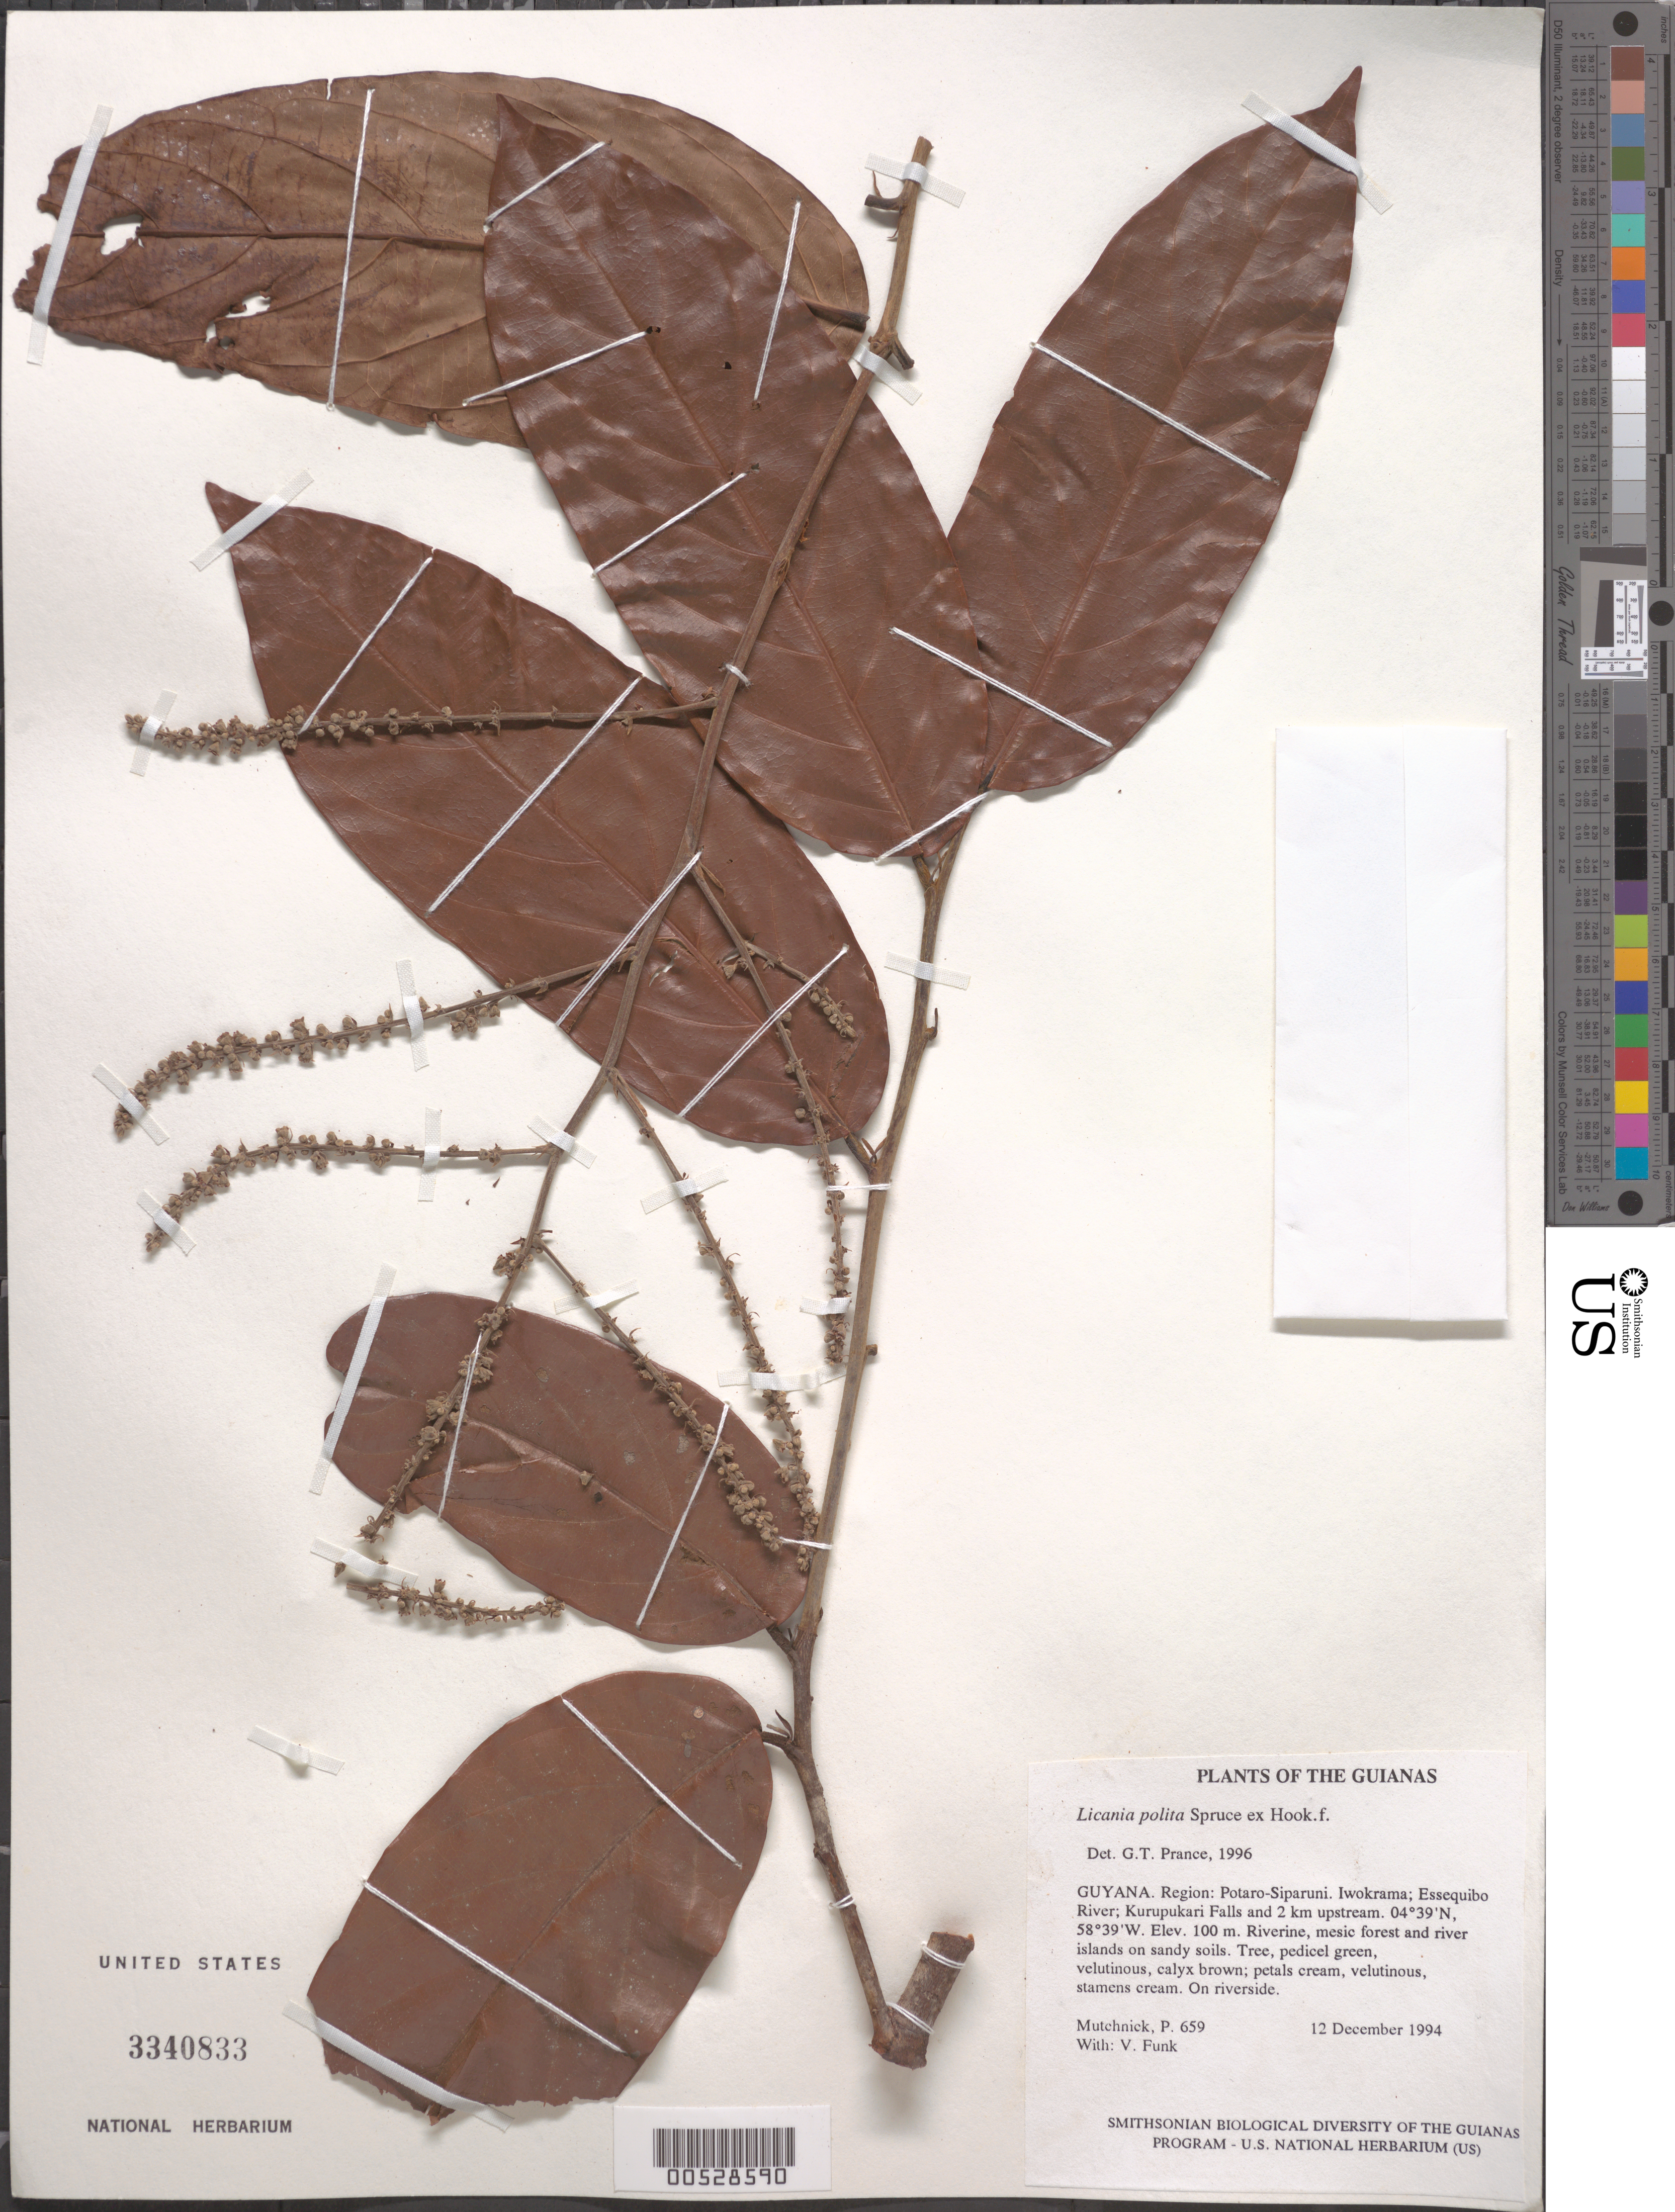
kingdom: Plantae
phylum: Tracheophyta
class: Magnoliopsida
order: Malpighiales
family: Chrysobalanaceae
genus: Licania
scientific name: Licania polita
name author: Spruce ex Hook. f.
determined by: Prance, G. T.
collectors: P. Mutchnick & V. Funk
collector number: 659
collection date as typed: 12 December 1994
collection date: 1994-12-12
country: Guyana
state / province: Potaro-Siparuni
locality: Iwokrama; Essequibo River; Kurupukari Falls and 2 km upstream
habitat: Riverine, mesic forest and river islands on sandy soils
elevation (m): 100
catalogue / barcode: US 3340833